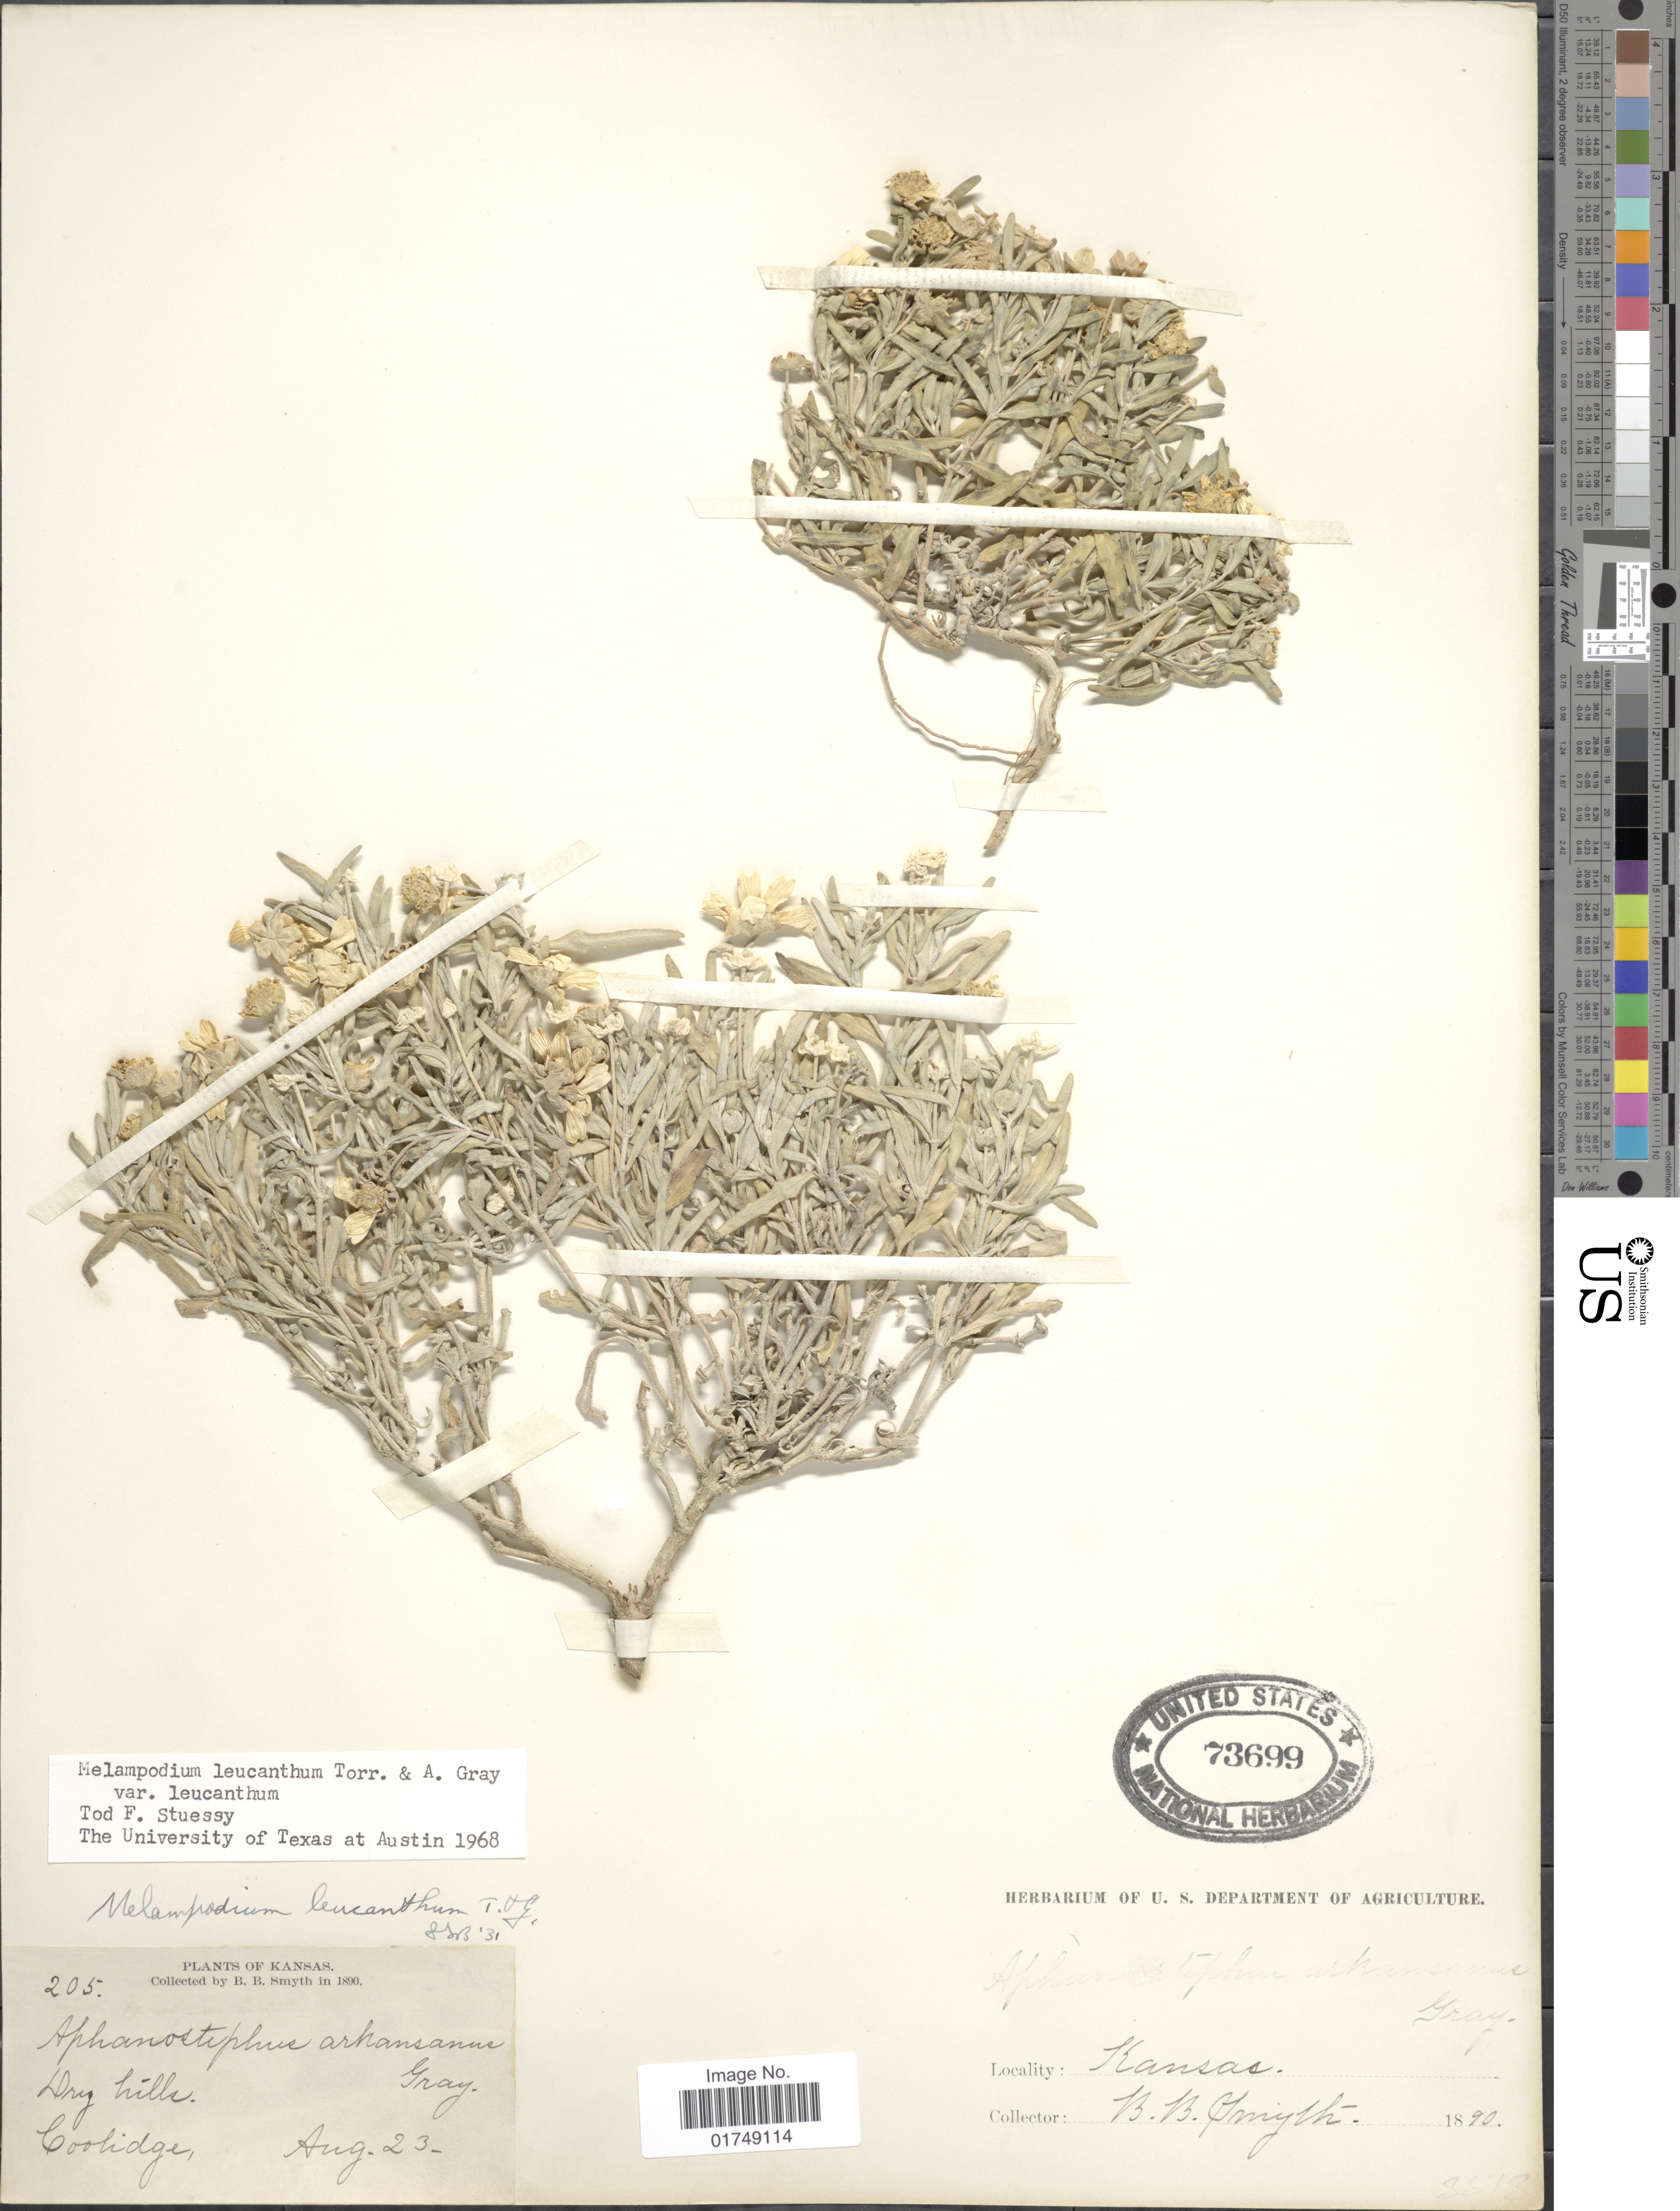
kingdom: Plantae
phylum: Tracheophyta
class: Magnoliopsida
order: Asterales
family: Asteraceae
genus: Melampodium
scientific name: Melampodium leucanthum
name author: Torr. & A. Gray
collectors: B. Smyth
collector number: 205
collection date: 1890-08-23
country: United States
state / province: Kansas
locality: Coolidges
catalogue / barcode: US 73699